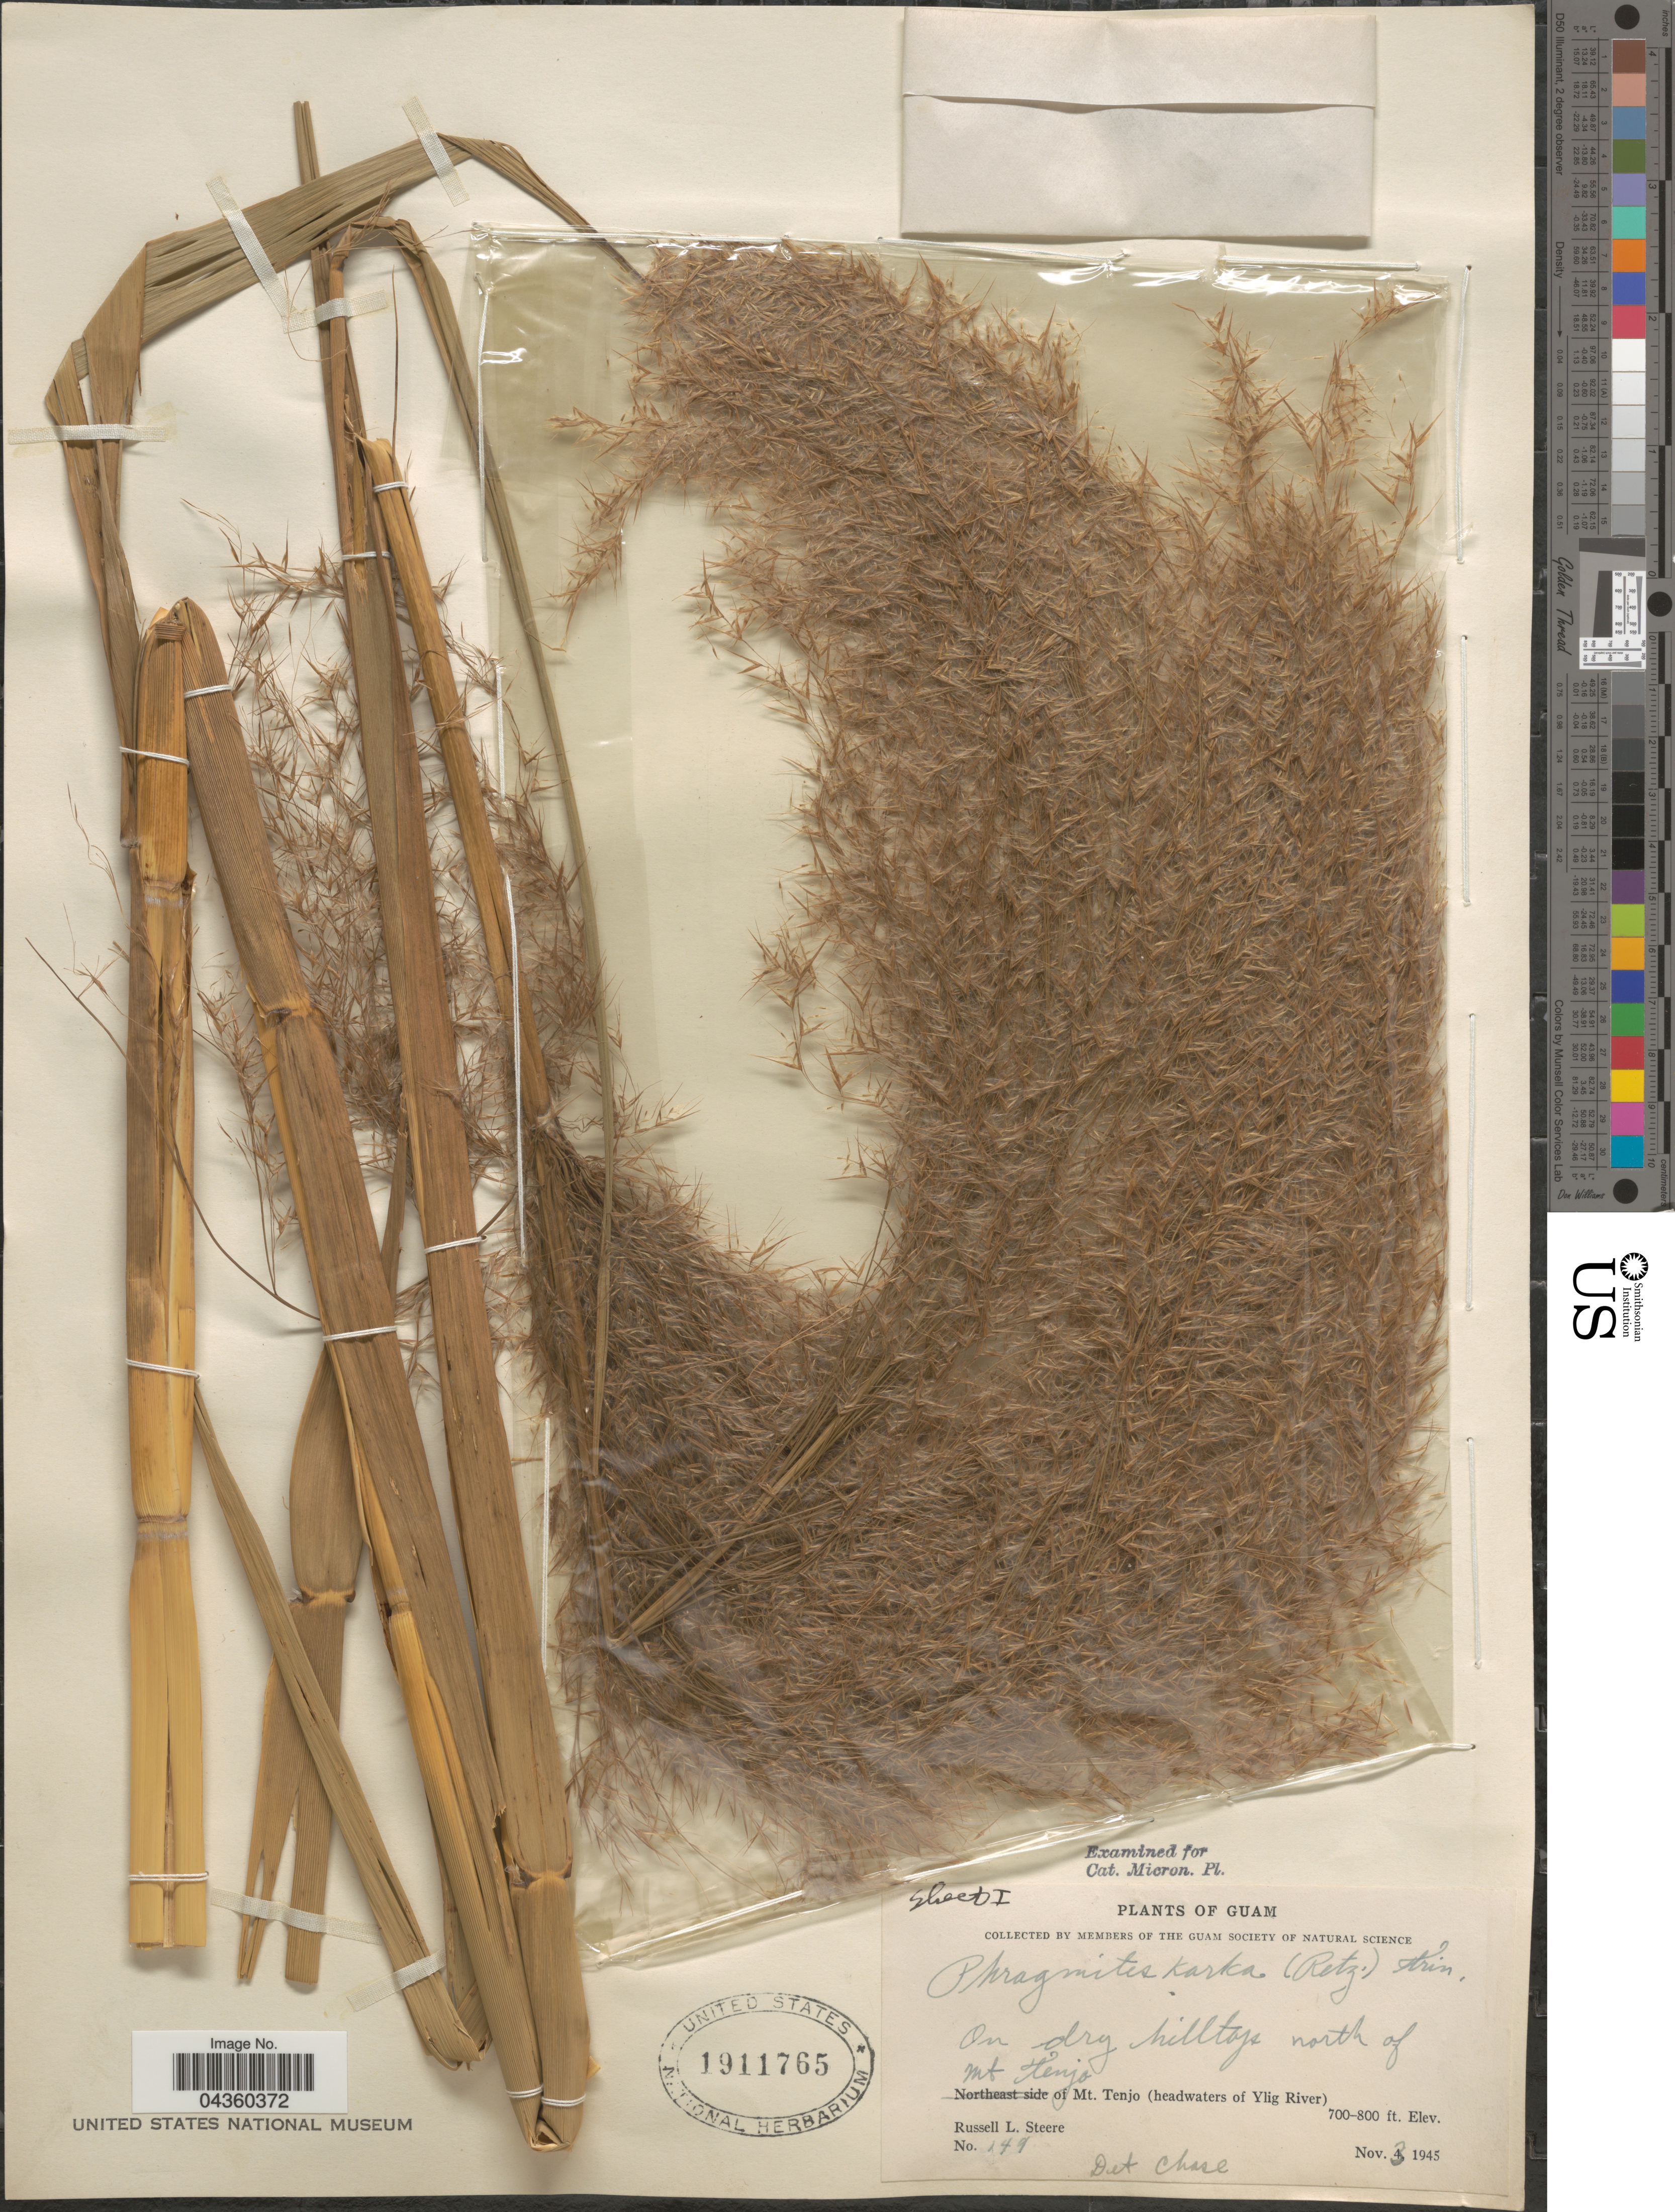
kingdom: Plantae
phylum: Tracheophyta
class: Liliopsida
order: Poales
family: Poaceae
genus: Phragmites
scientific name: Phragmites karka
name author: (Retz.) Trin. ex Steud.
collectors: R. L. Steere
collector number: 149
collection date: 1945-11-03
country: Guam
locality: On dry hilltop north of Mt Tenjo. Mt. Tenjo (headwaters of Ylig River).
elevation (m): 213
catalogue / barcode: US 1911765